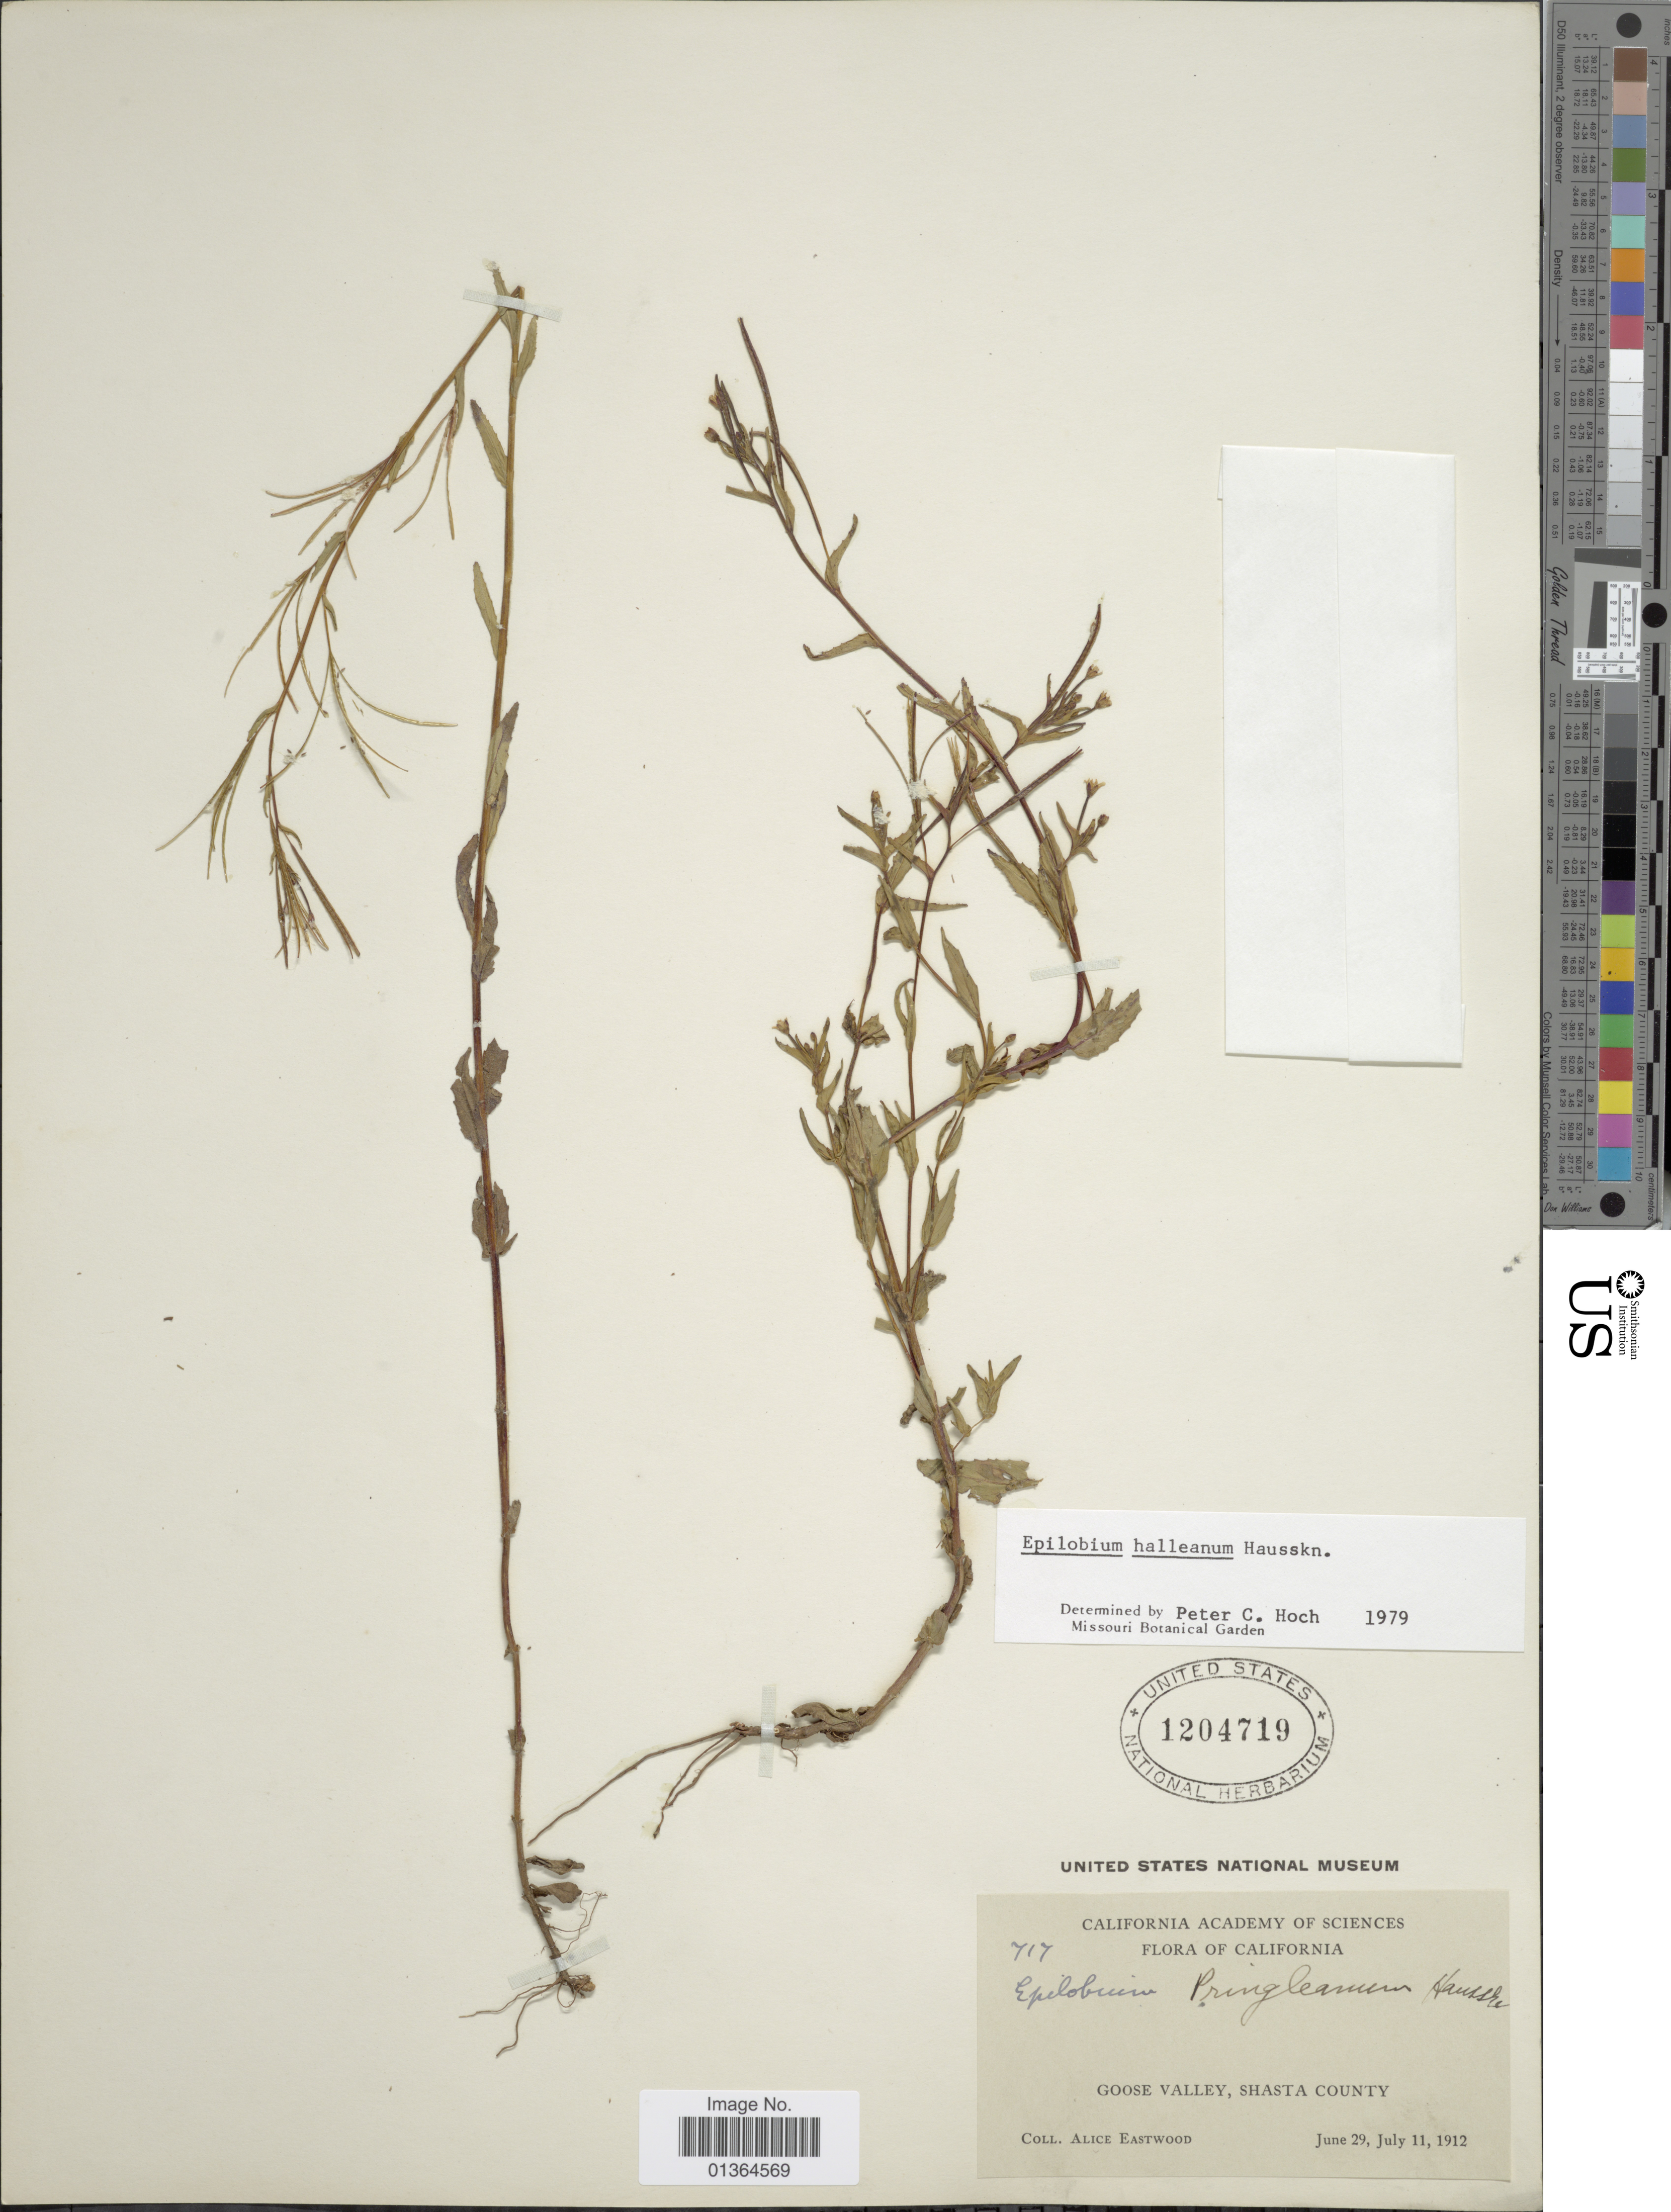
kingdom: Plantae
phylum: Tracheophyta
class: Magnoliopsida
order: Myrtales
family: Onagraceae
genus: Epilobium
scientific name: Epilobium hallianum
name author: Hausskn.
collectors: A. Eastwood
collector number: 717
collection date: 1912-06-29/1912-07-11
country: United States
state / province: California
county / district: Shasta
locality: Goose Valley, Shasta County.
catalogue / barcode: US 1204719